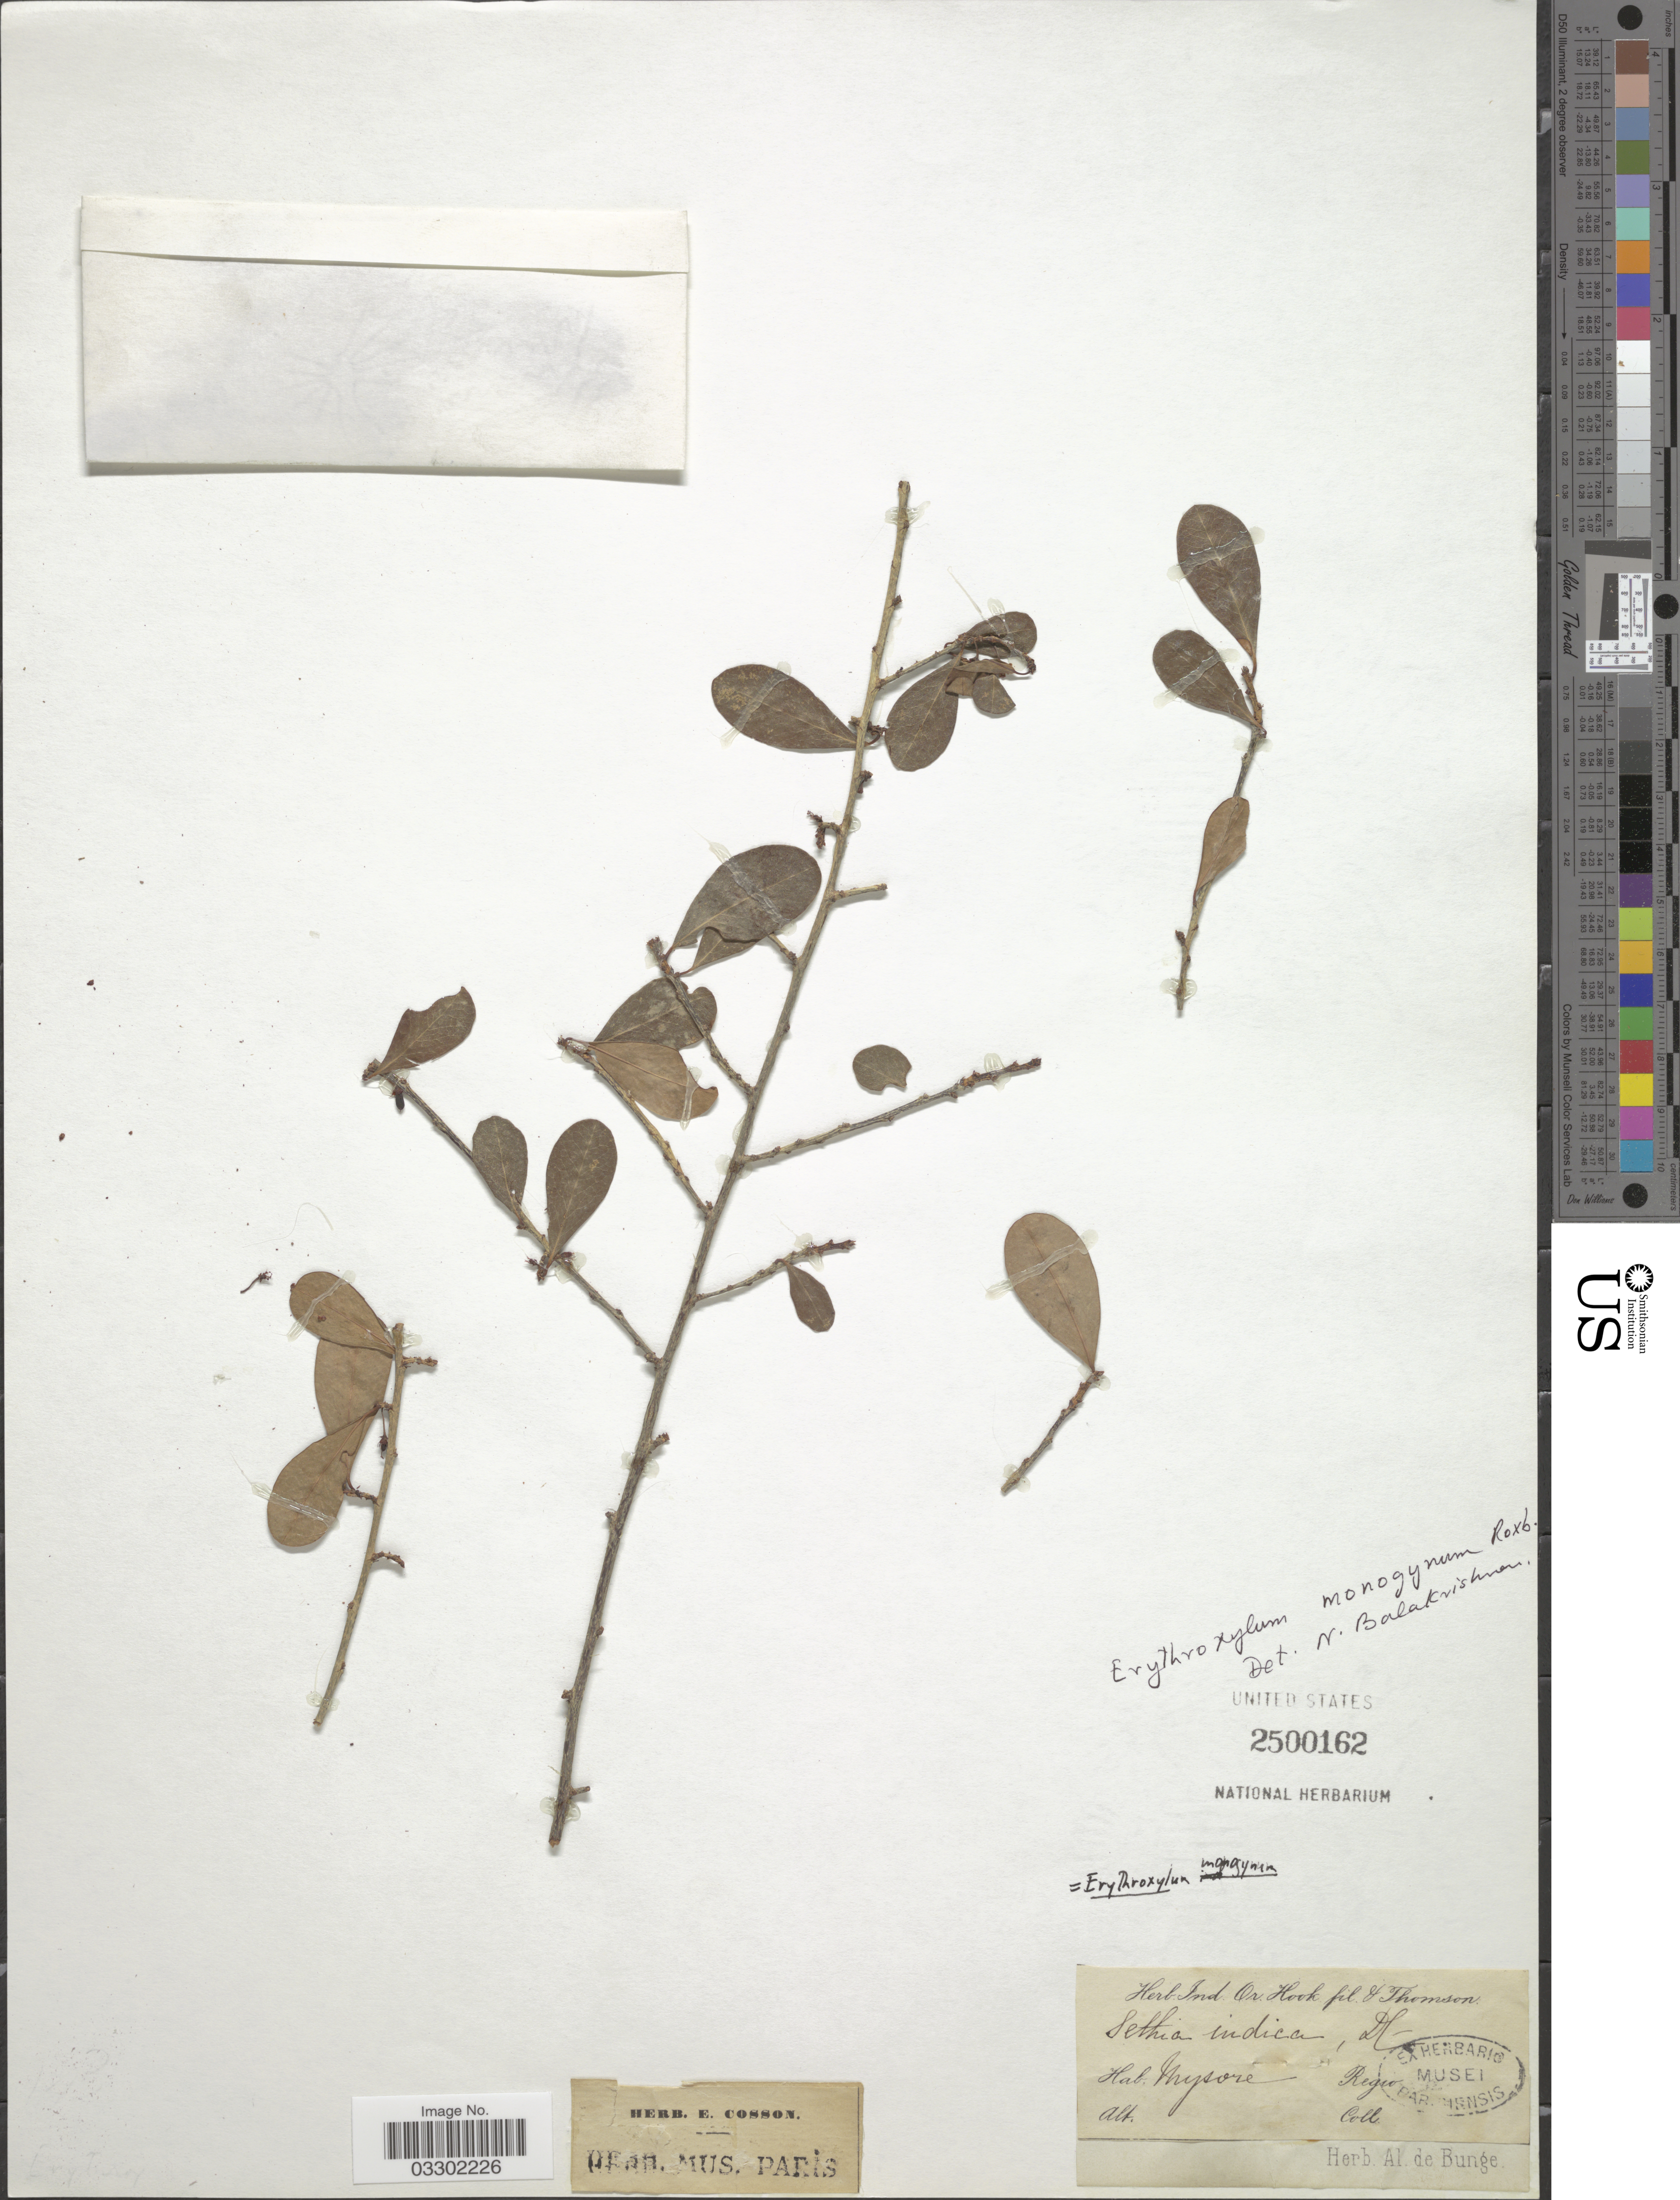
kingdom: Plantae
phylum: Tracheophyta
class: Magnoliopsida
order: Malpighiales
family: Erythroxylaceae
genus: Erythroxylum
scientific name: Erythroxylum monogynum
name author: Roxb.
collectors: ex herb. Bunge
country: India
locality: Mysore.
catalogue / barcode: US 2500162